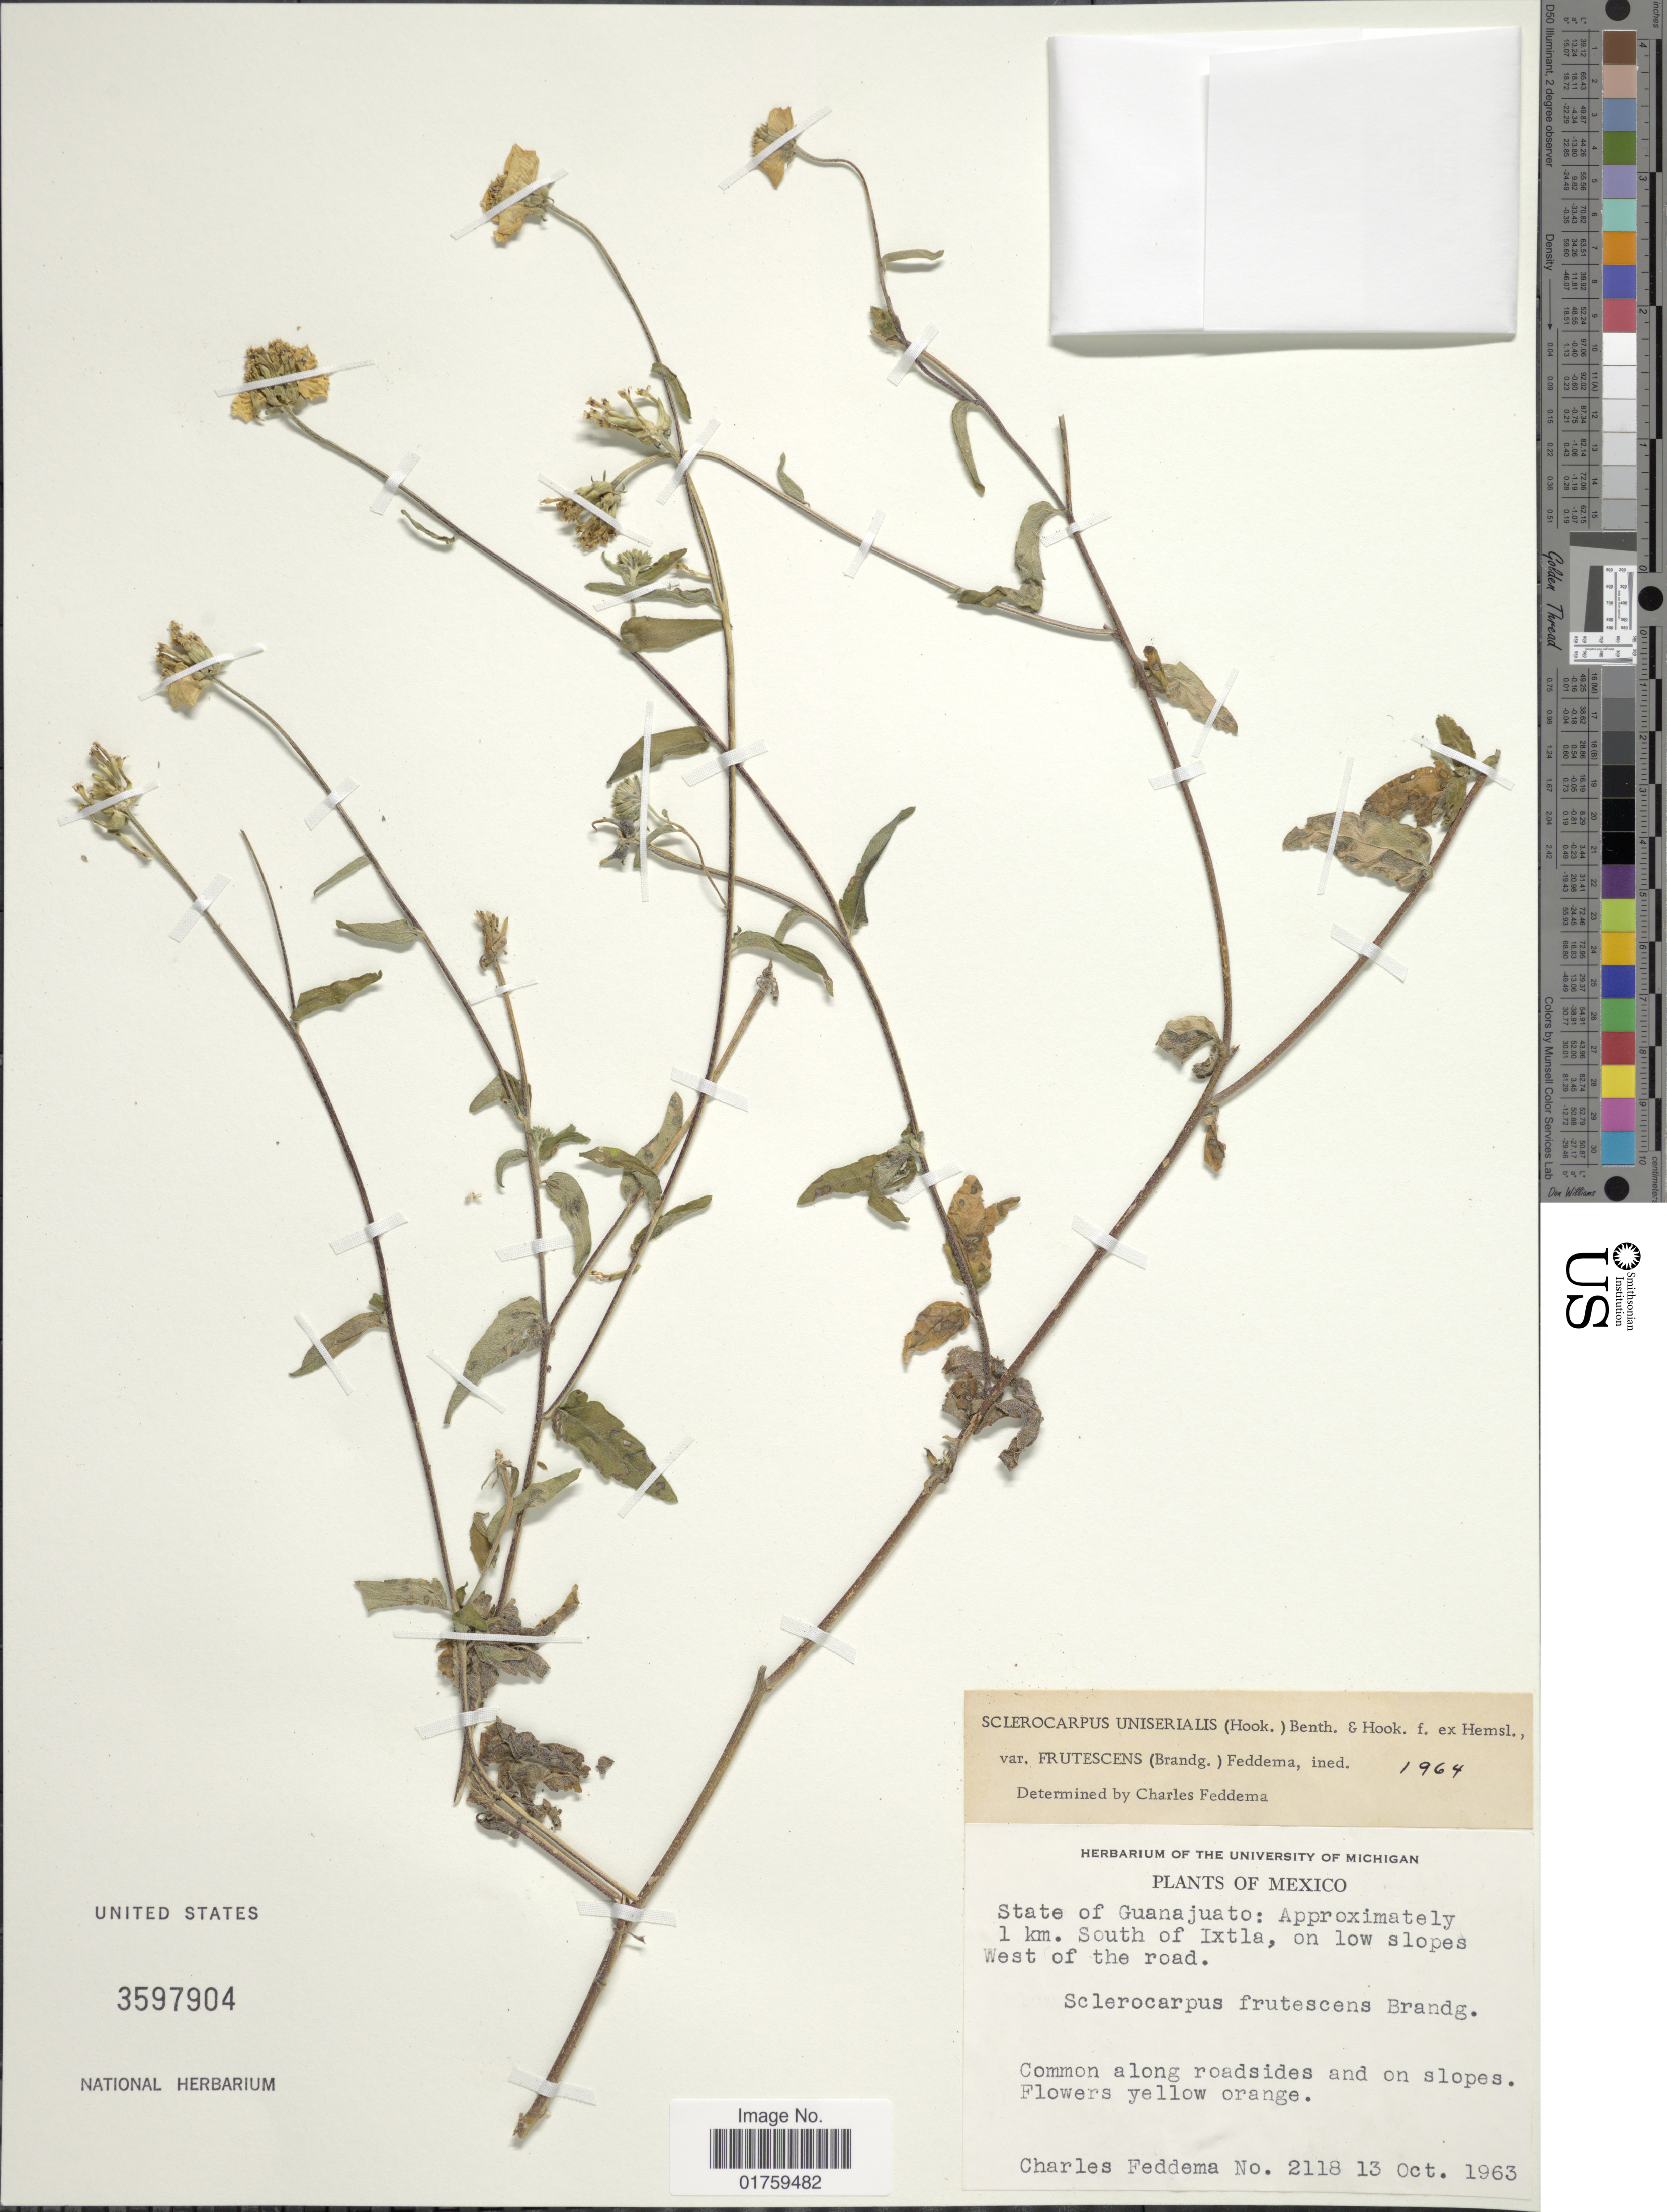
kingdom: Plantae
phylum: Tracheophyta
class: Magnoliopsida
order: Asterales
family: Asteraceae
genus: Sclerocarpus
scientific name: Sclerocarpus uniserialis var. frutescens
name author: (Brandegee) Feddema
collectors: C. Feddema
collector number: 2118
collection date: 1963-10-13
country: Mexico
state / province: Guanajuato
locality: State of Guanajuato: Approximately 1 km. South of Ixtla, on low slopes West of the road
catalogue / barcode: US 3597904